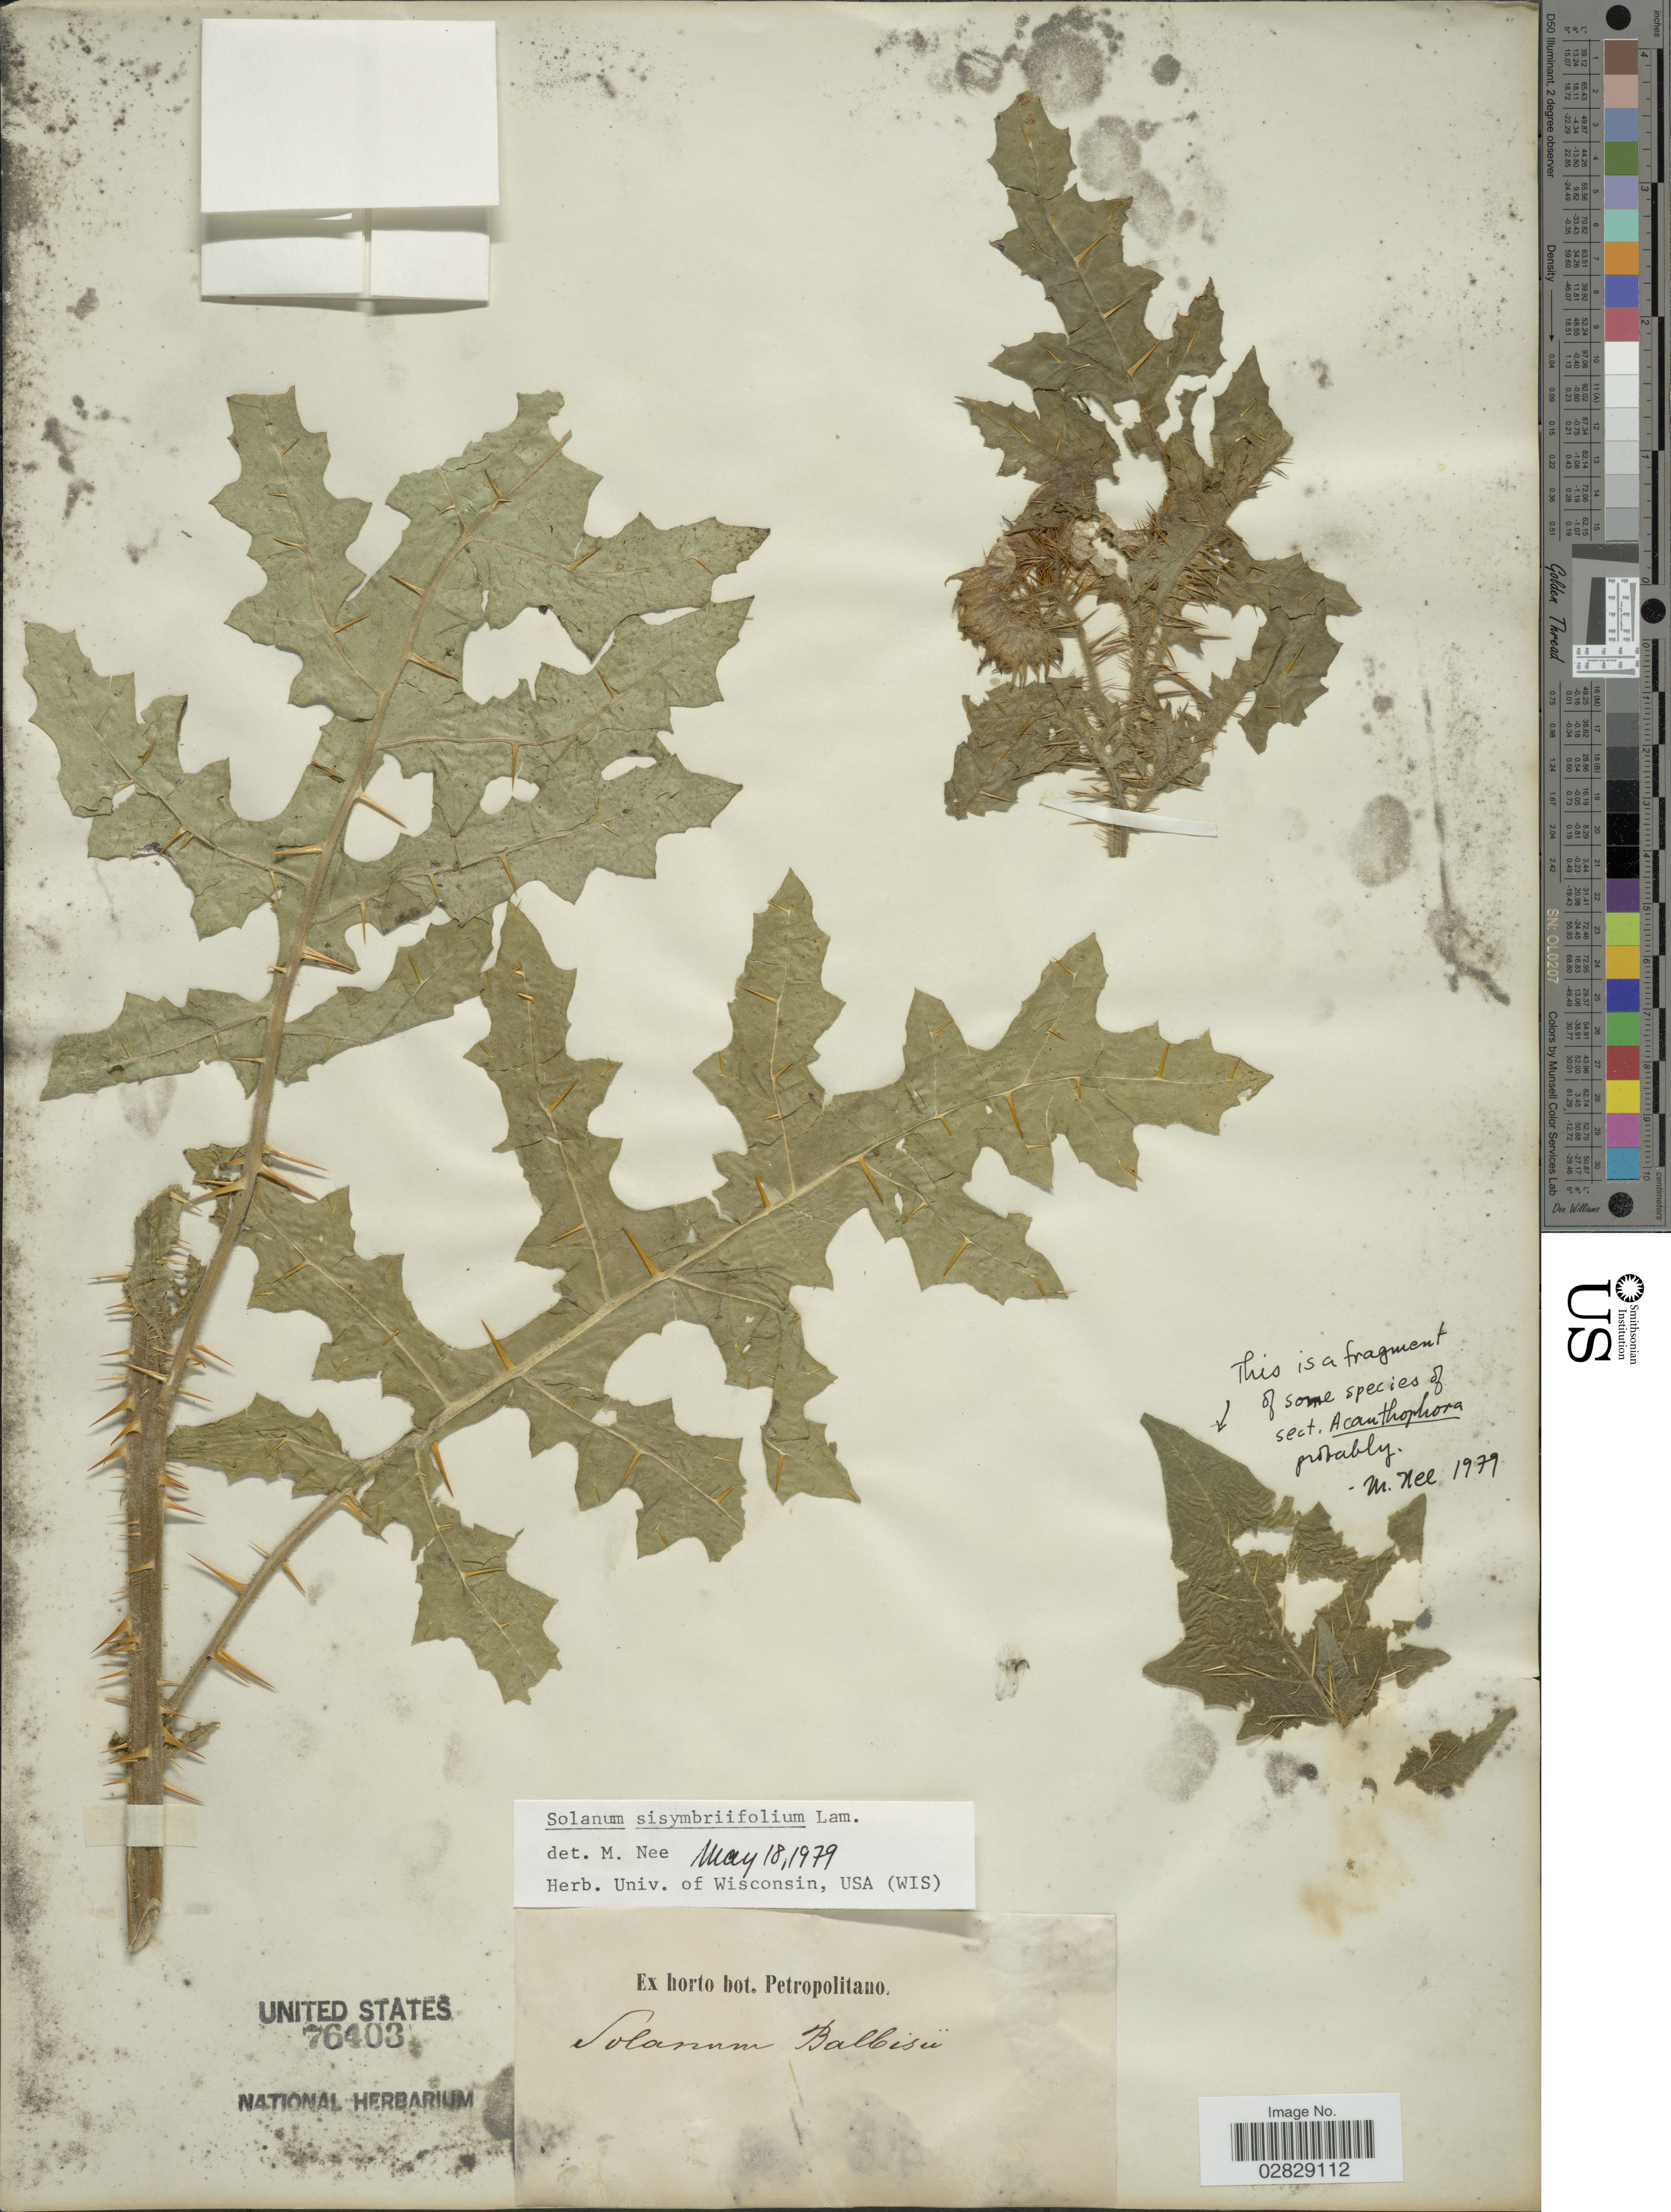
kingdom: Plantae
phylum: Tracheophyta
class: Magnoliopsida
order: Solanales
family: Solanaceae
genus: Solanum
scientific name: Solanum sisymbrifolium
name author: Lam.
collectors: ex Horto Bot. Petropolitano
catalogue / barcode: US 76403